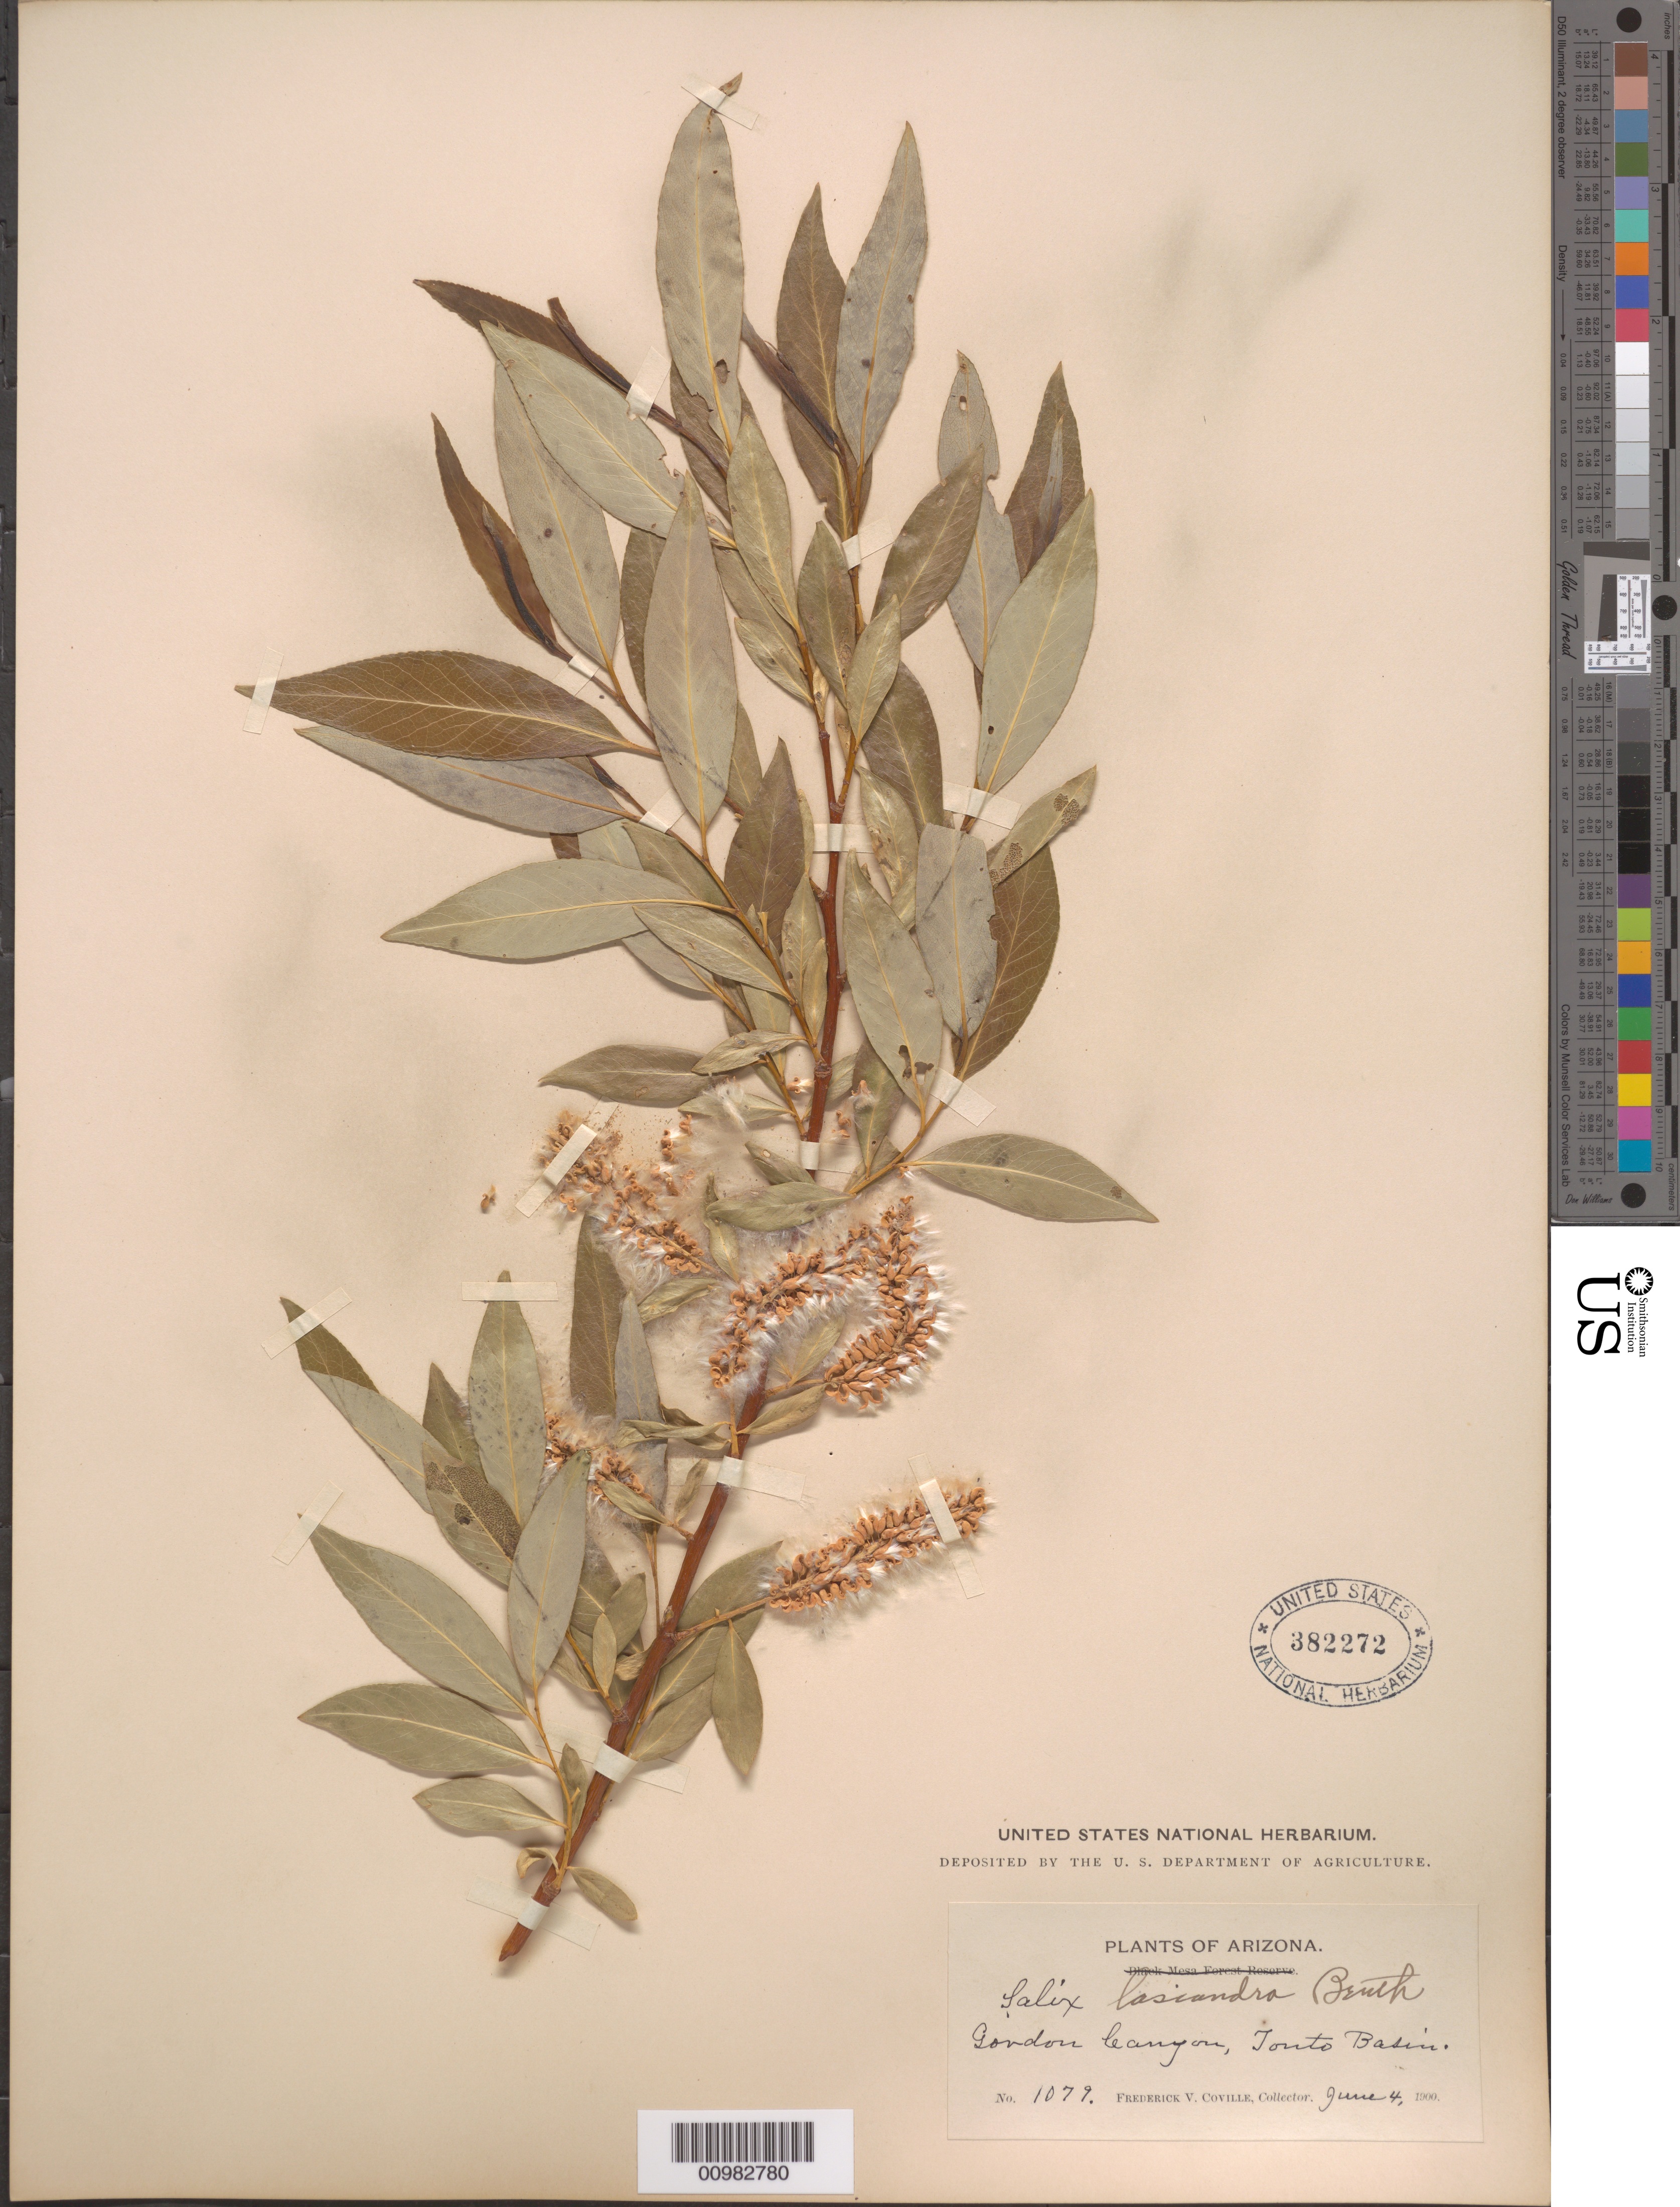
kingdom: Plantae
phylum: Tracheophyta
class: Magnoliopsida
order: Malpighiales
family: Salicaceae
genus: Salix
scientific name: Salix lasiandra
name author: Benth.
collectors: F. V. Coville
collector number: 1079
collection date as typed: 04 Jun 1900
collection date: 1900-06-04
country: United States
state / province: Arizona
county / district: Gila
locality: Gordon Canyon, Tonto Basin.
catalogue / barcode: US 382272